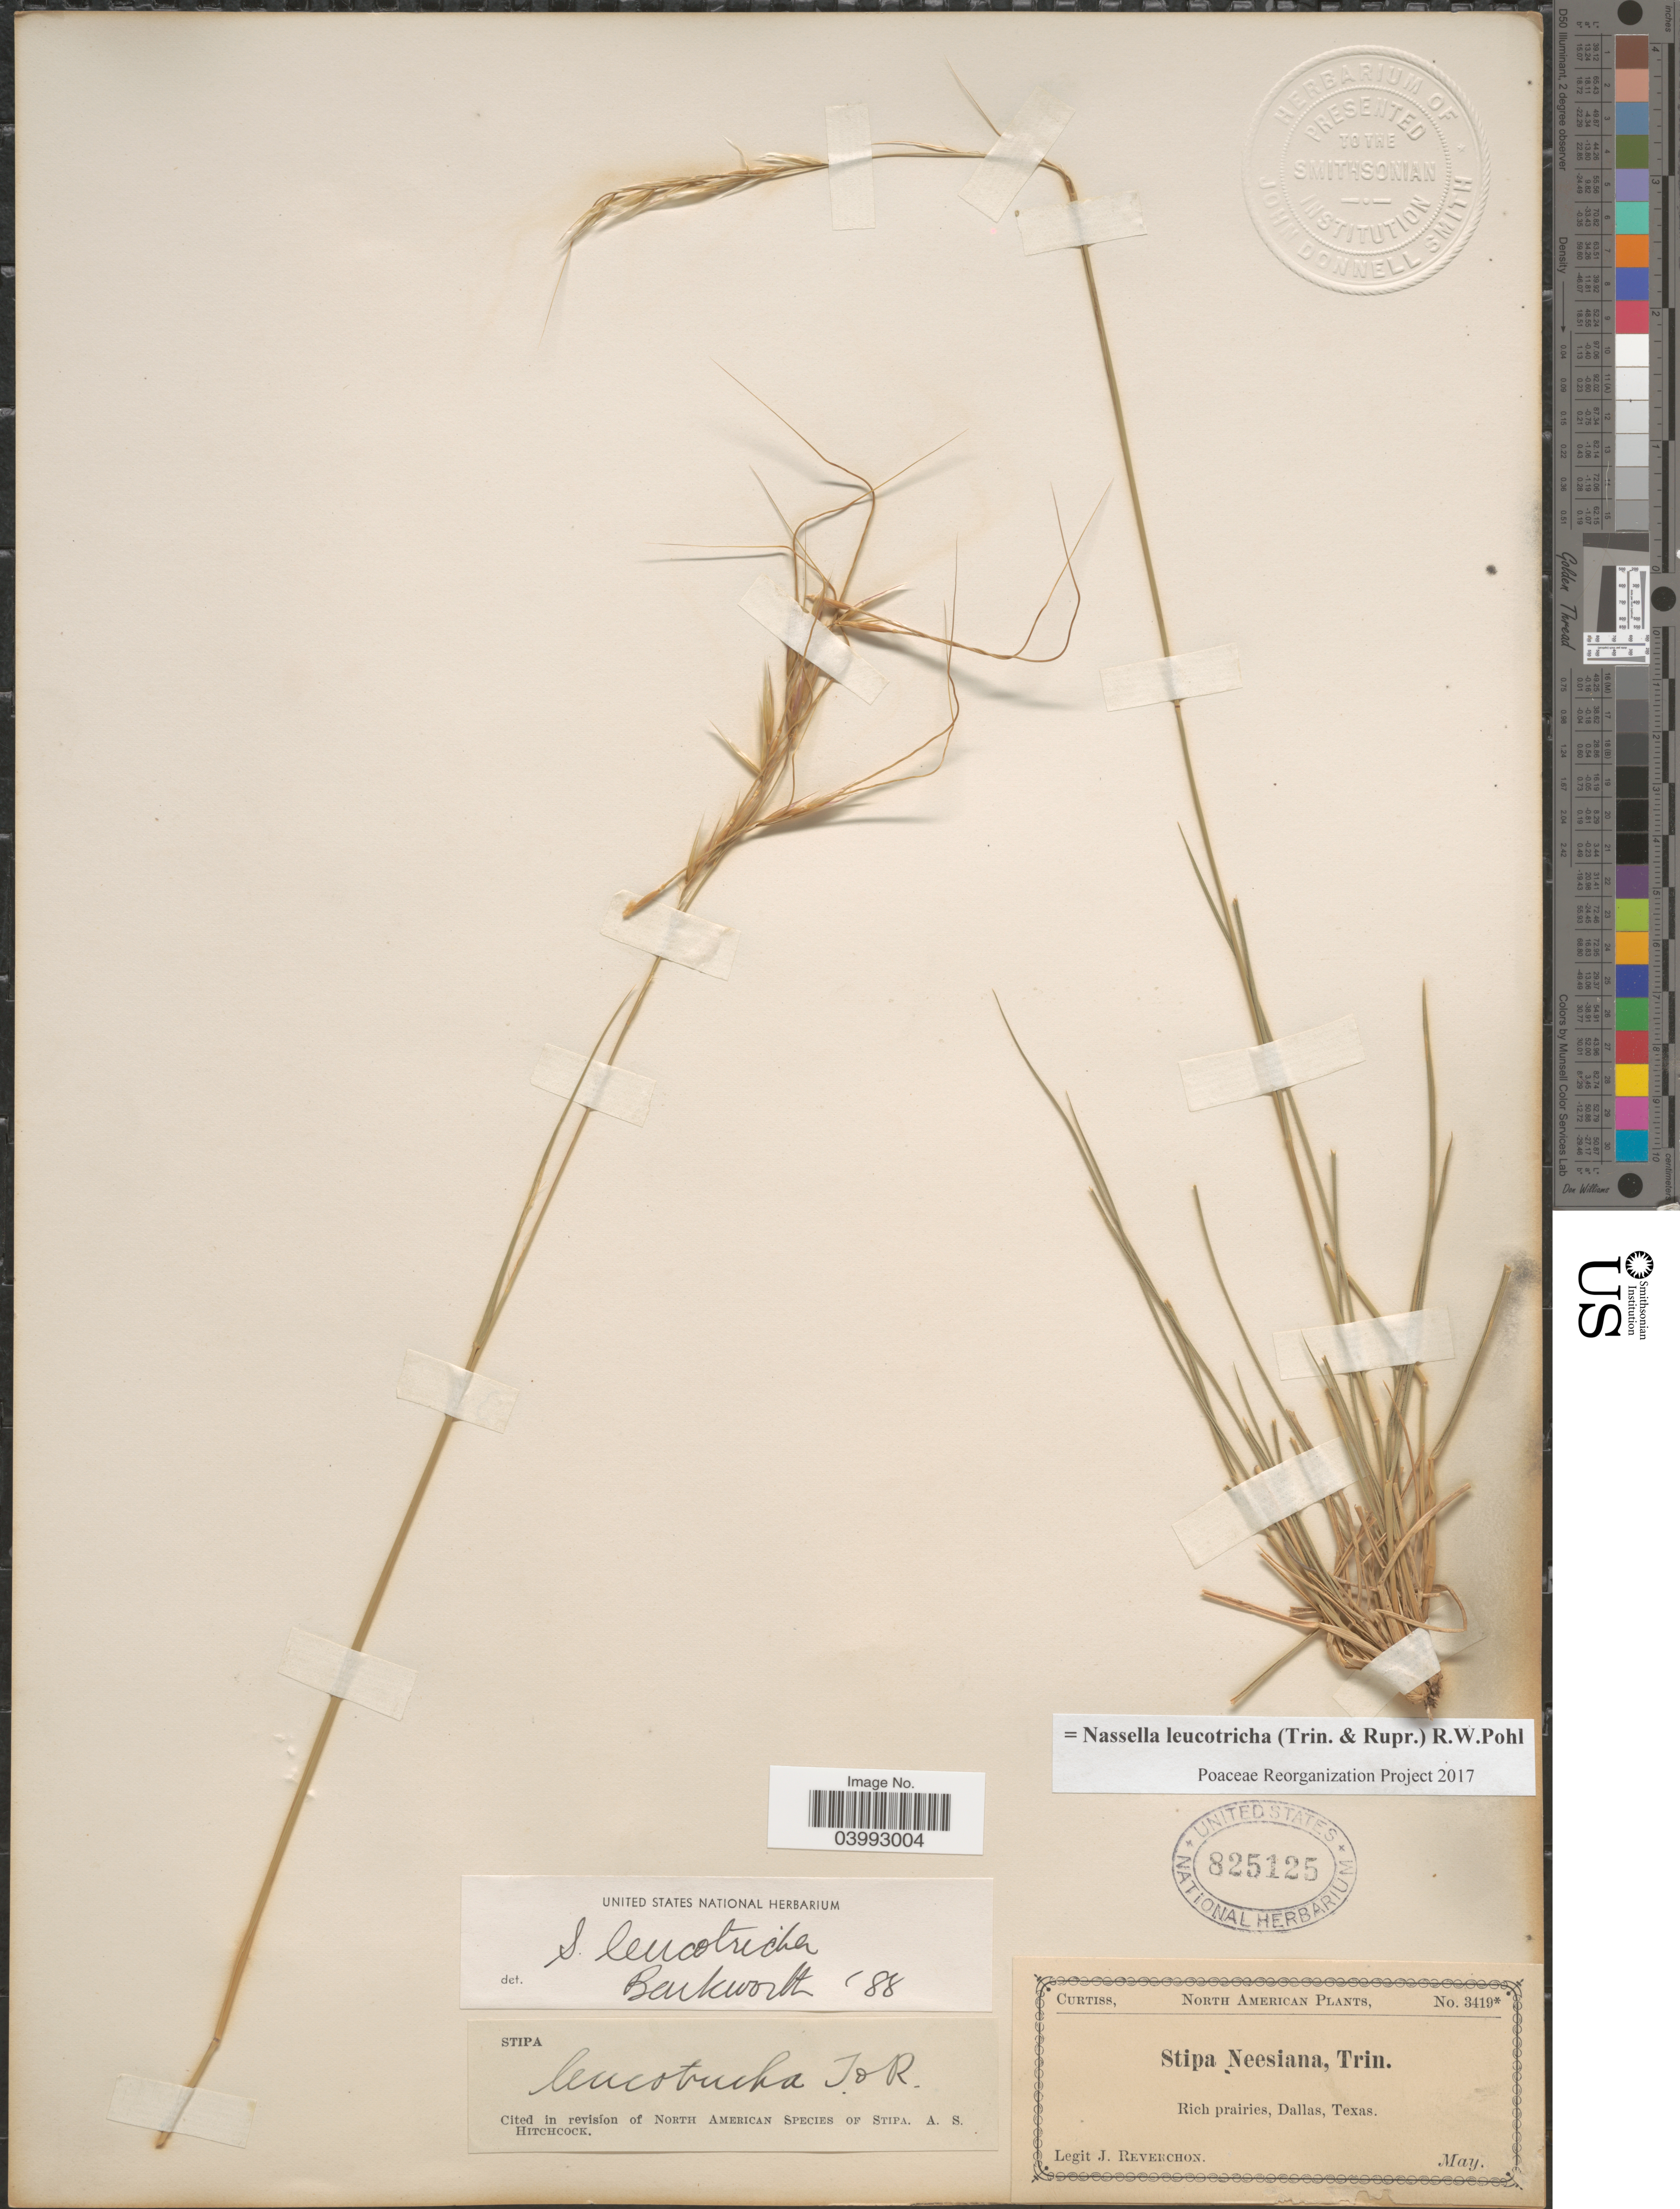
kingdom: Plantae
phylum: Tracheophyta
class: Liliopsida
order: Poales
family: Poaceae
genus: Nassella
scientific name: Nassella leucotricha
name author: (Trin. & Rupr.) R.W. Pohl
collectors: J. Reverchon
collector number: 3419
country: United States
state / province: Texas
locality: Rich prairies, Dallas.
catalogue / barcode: US 825125